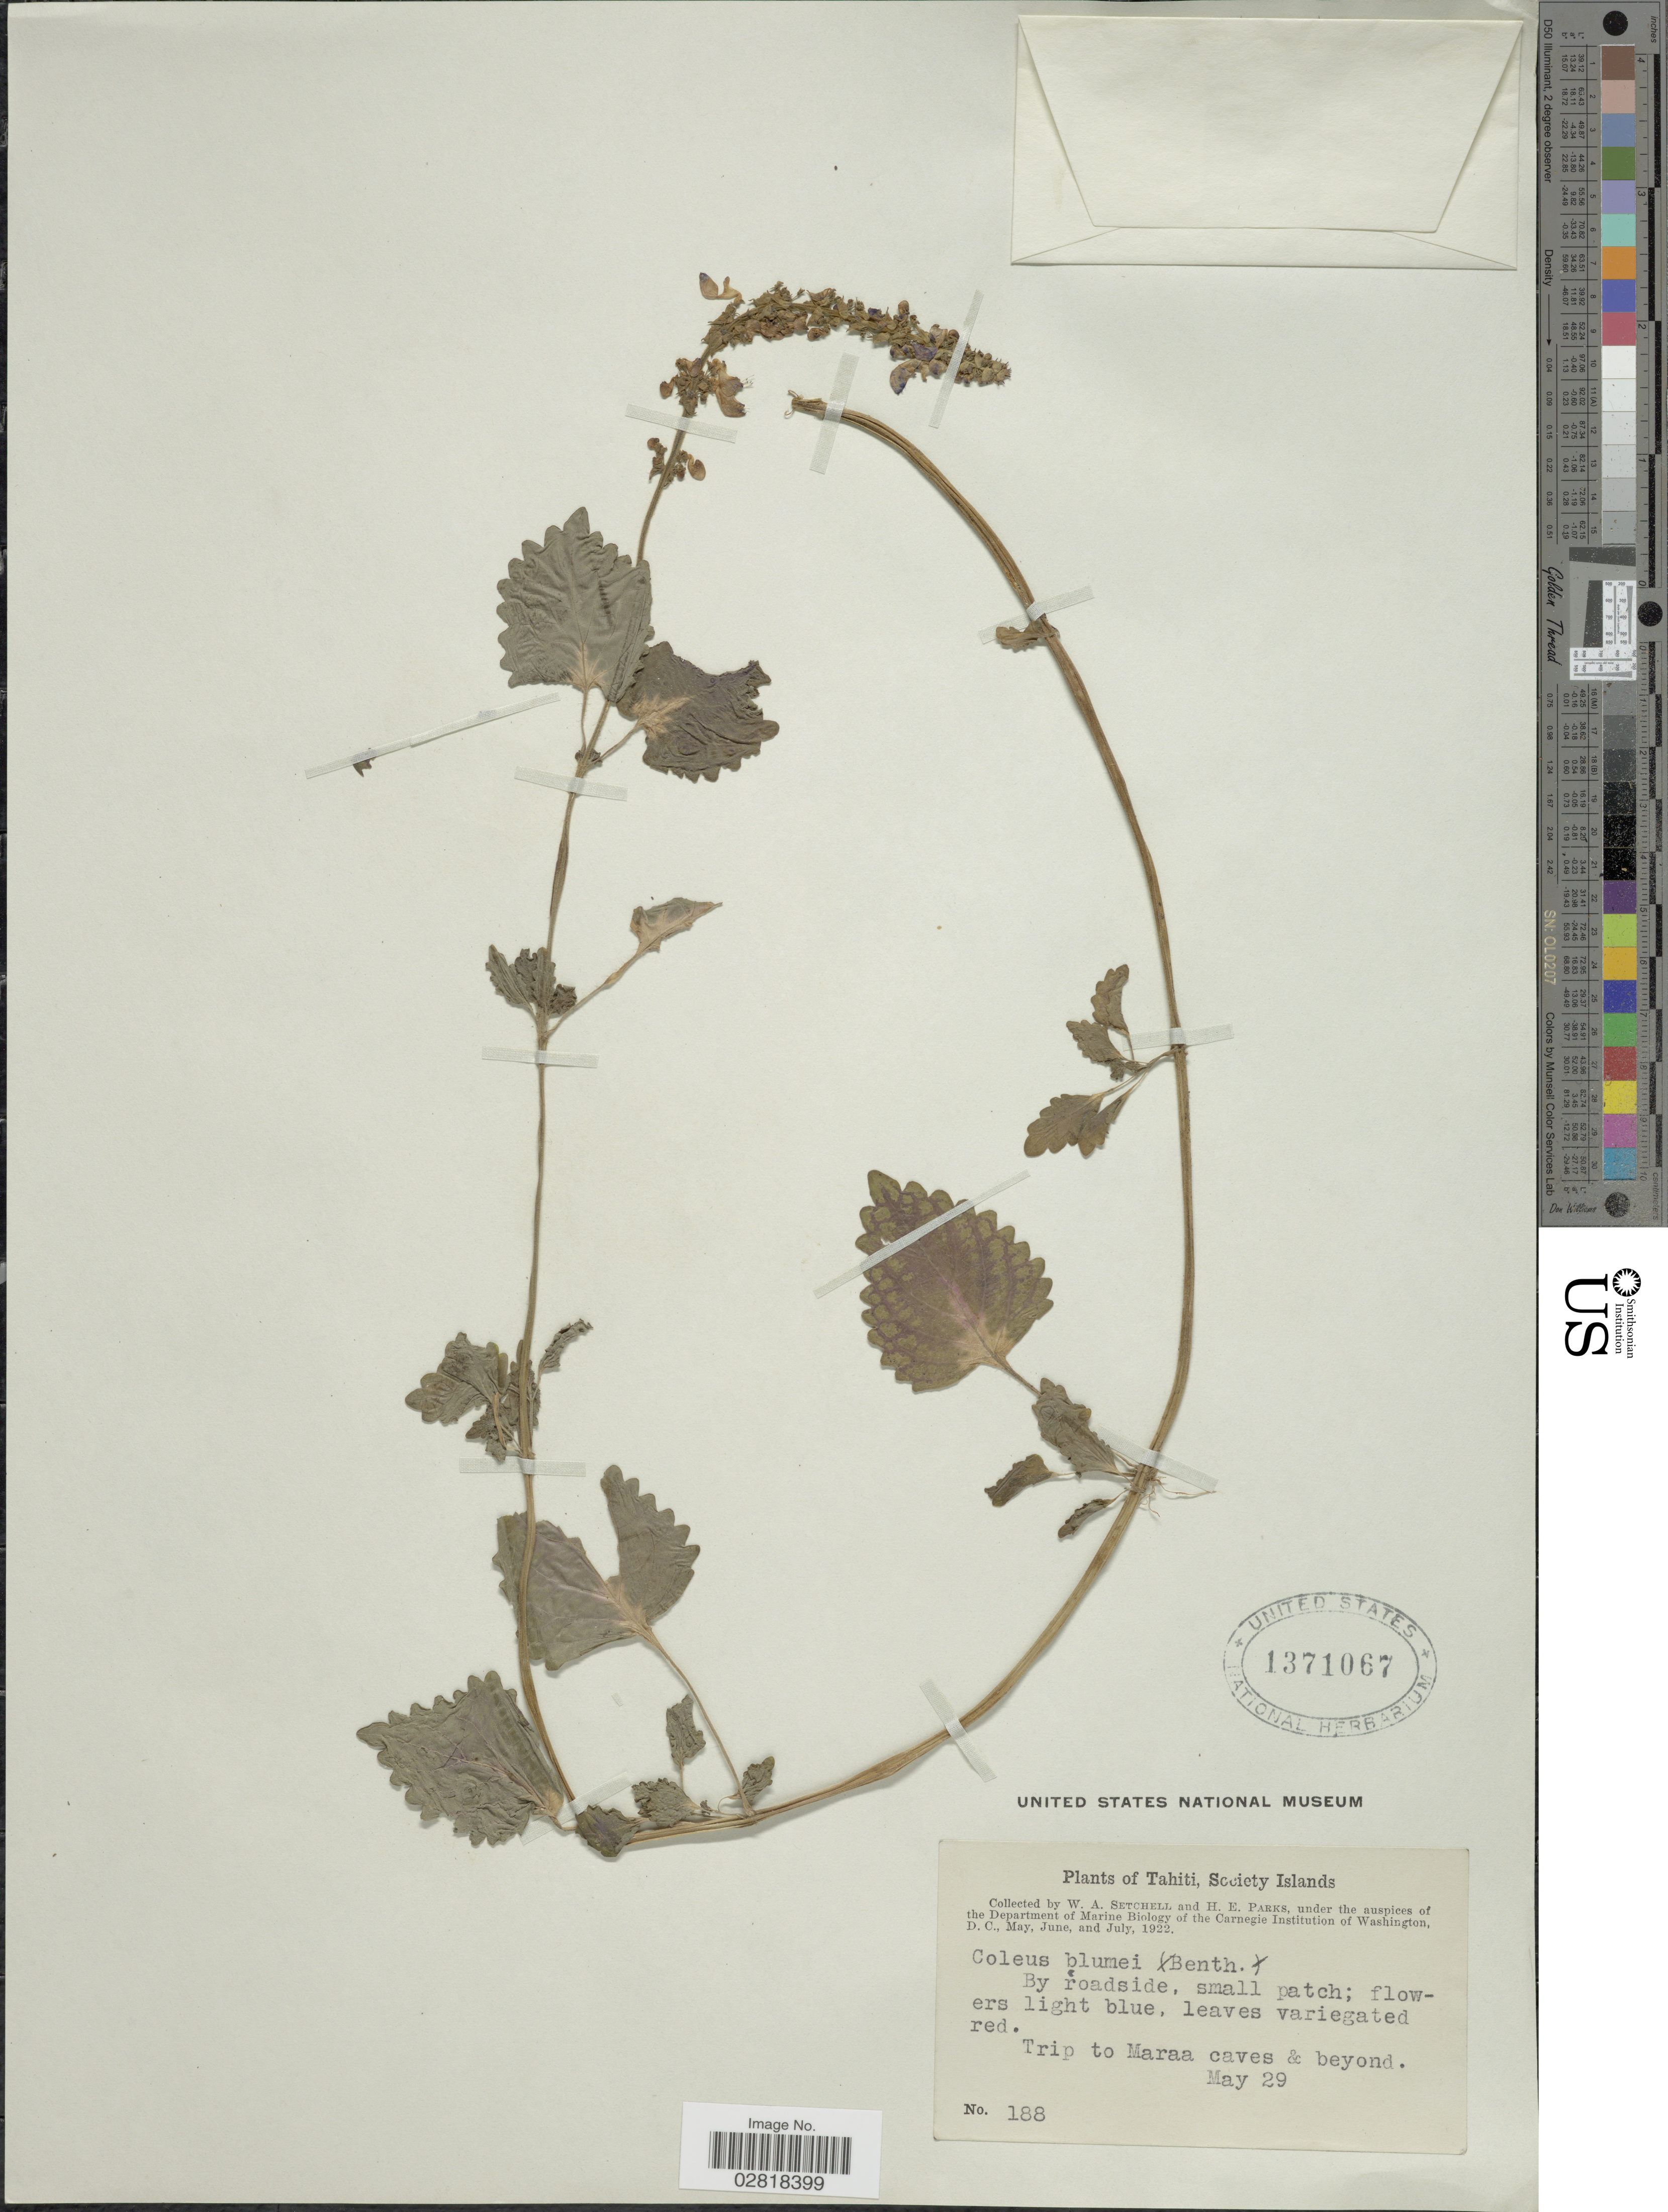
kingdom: Plantae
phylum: Tracheophyta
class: Magnoliopsida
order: Lamiales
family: Lamiaceae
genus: Coleus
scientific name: Coleus scutellarioides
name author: (L.) Benth.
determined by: Wagner, W. L., (BOT), Smithsonian Institution - National Museum of Natural History (UNITED STATES)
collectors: W. Setchell & H. E. Parks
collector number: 188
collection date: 1922-05-29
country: French Polynesia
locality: Tahiti, Society Islands. Trip to Maraa caves & beyond.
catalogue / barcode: US 1371067